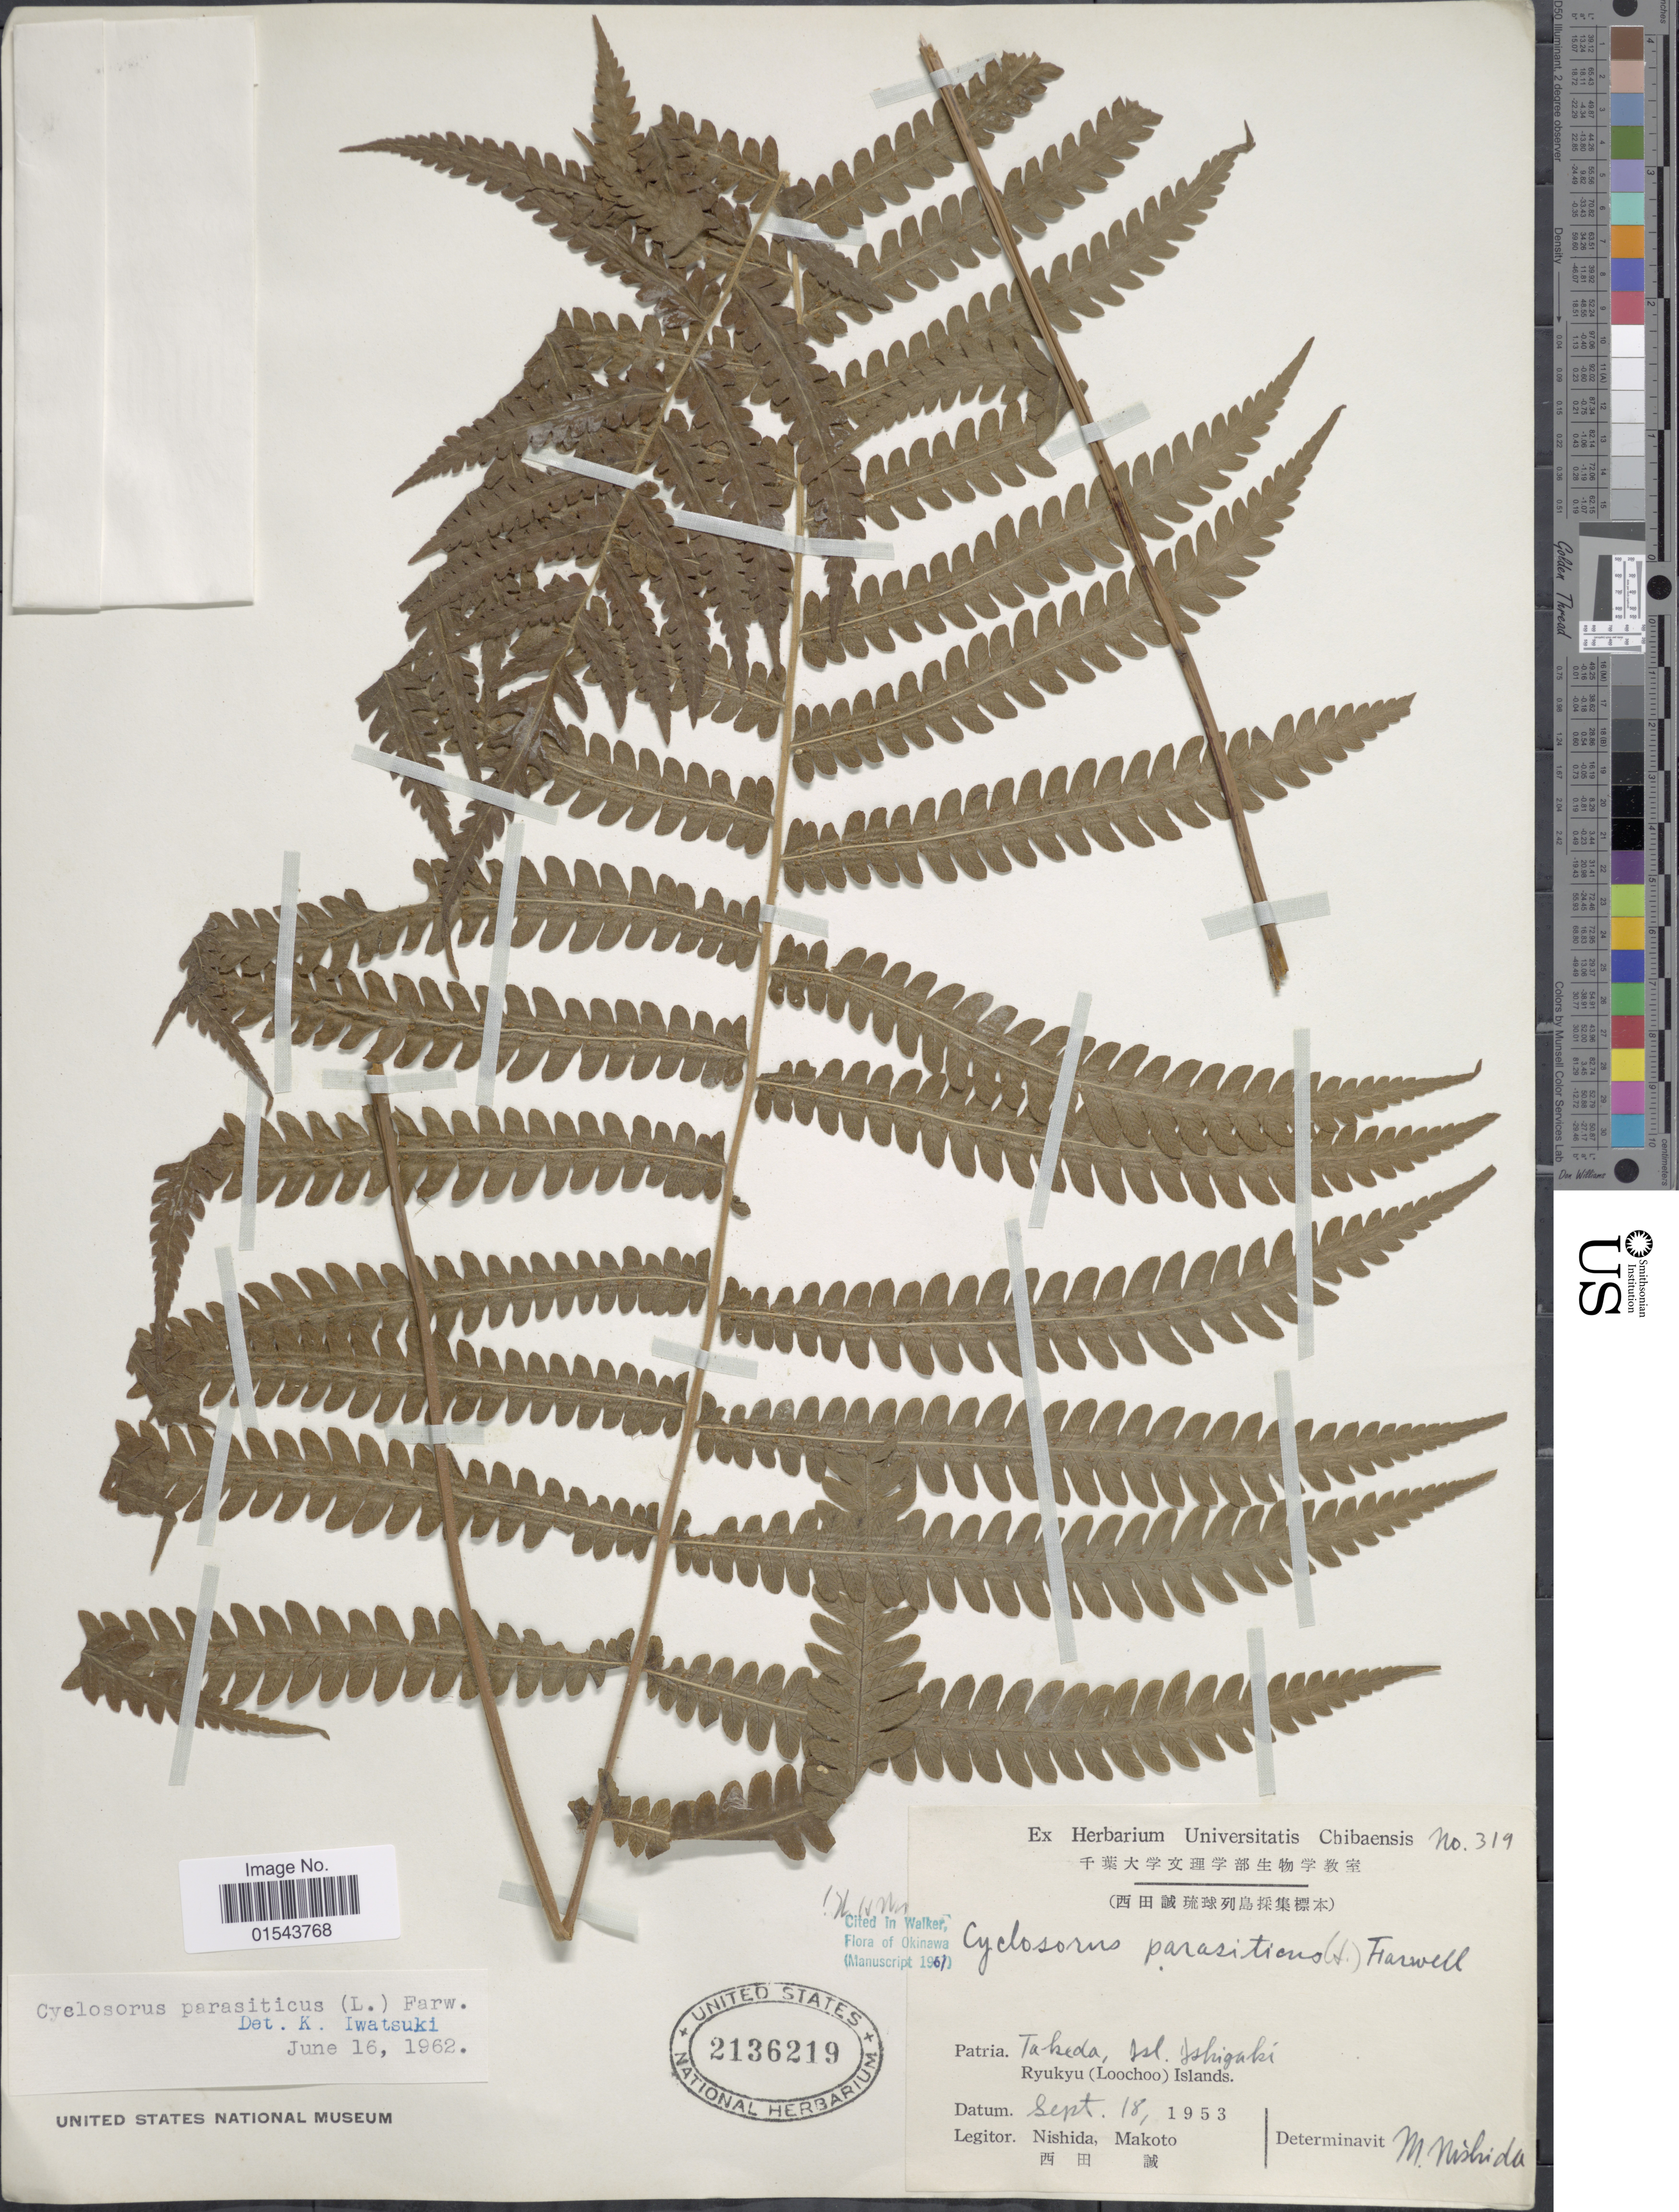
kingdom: Plantae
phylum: Tracheophyta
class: Polypodiopsida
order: Polypodiales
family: Thelypteridaceae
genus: Christella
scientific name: Christella parasitica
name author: (L.) H. Lév.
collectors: M. Nishida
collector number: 319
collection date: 1953-09-18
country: Japan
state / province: Okinawa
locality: Taheda, Isl. Ishigaki, Ryukyu (Loocho) Islands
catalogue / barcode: US 2136219